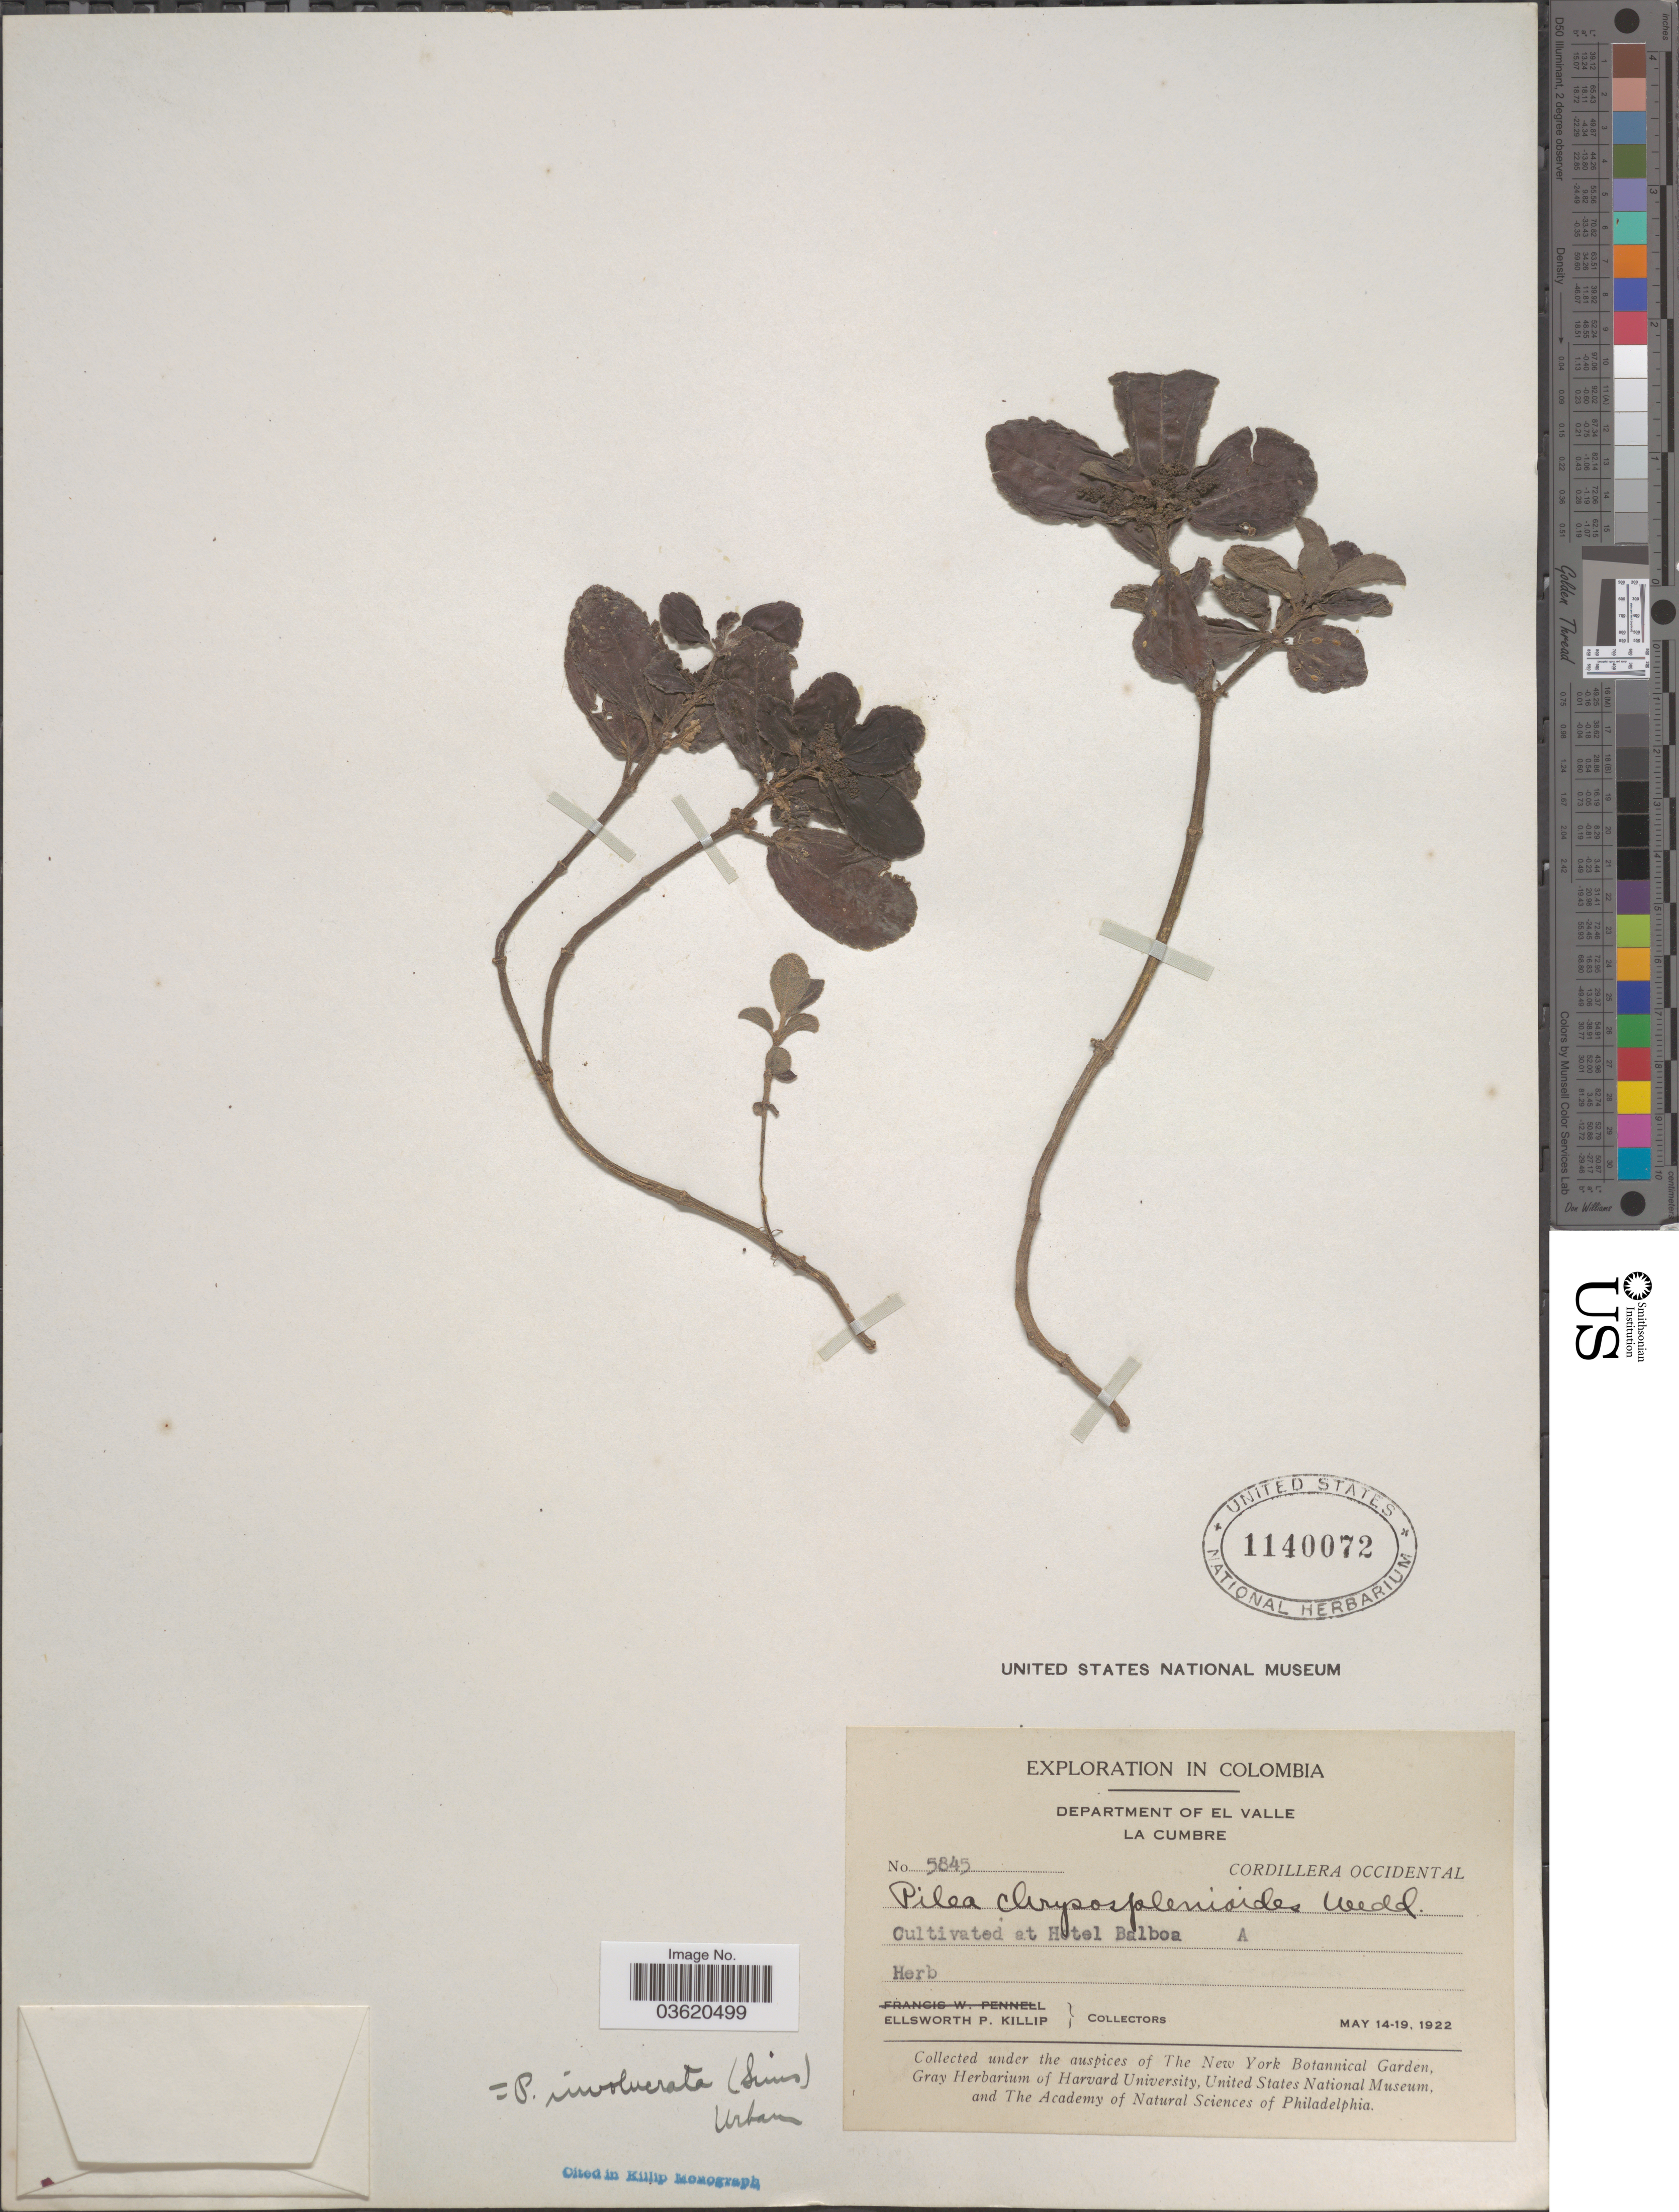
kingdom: Plantae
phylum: Tracheophyta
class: Magnoliopsida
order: Rosales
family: Urticaceae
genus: Pilea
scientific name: Pilea involucrata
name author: Urb.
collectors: E. P. Killip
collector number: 5845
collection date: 1922-05-14/1922-05-19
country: Colombia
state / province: Valle del Cauca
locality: Cultivated at Hotel Balboa.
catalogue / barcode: US 1140072